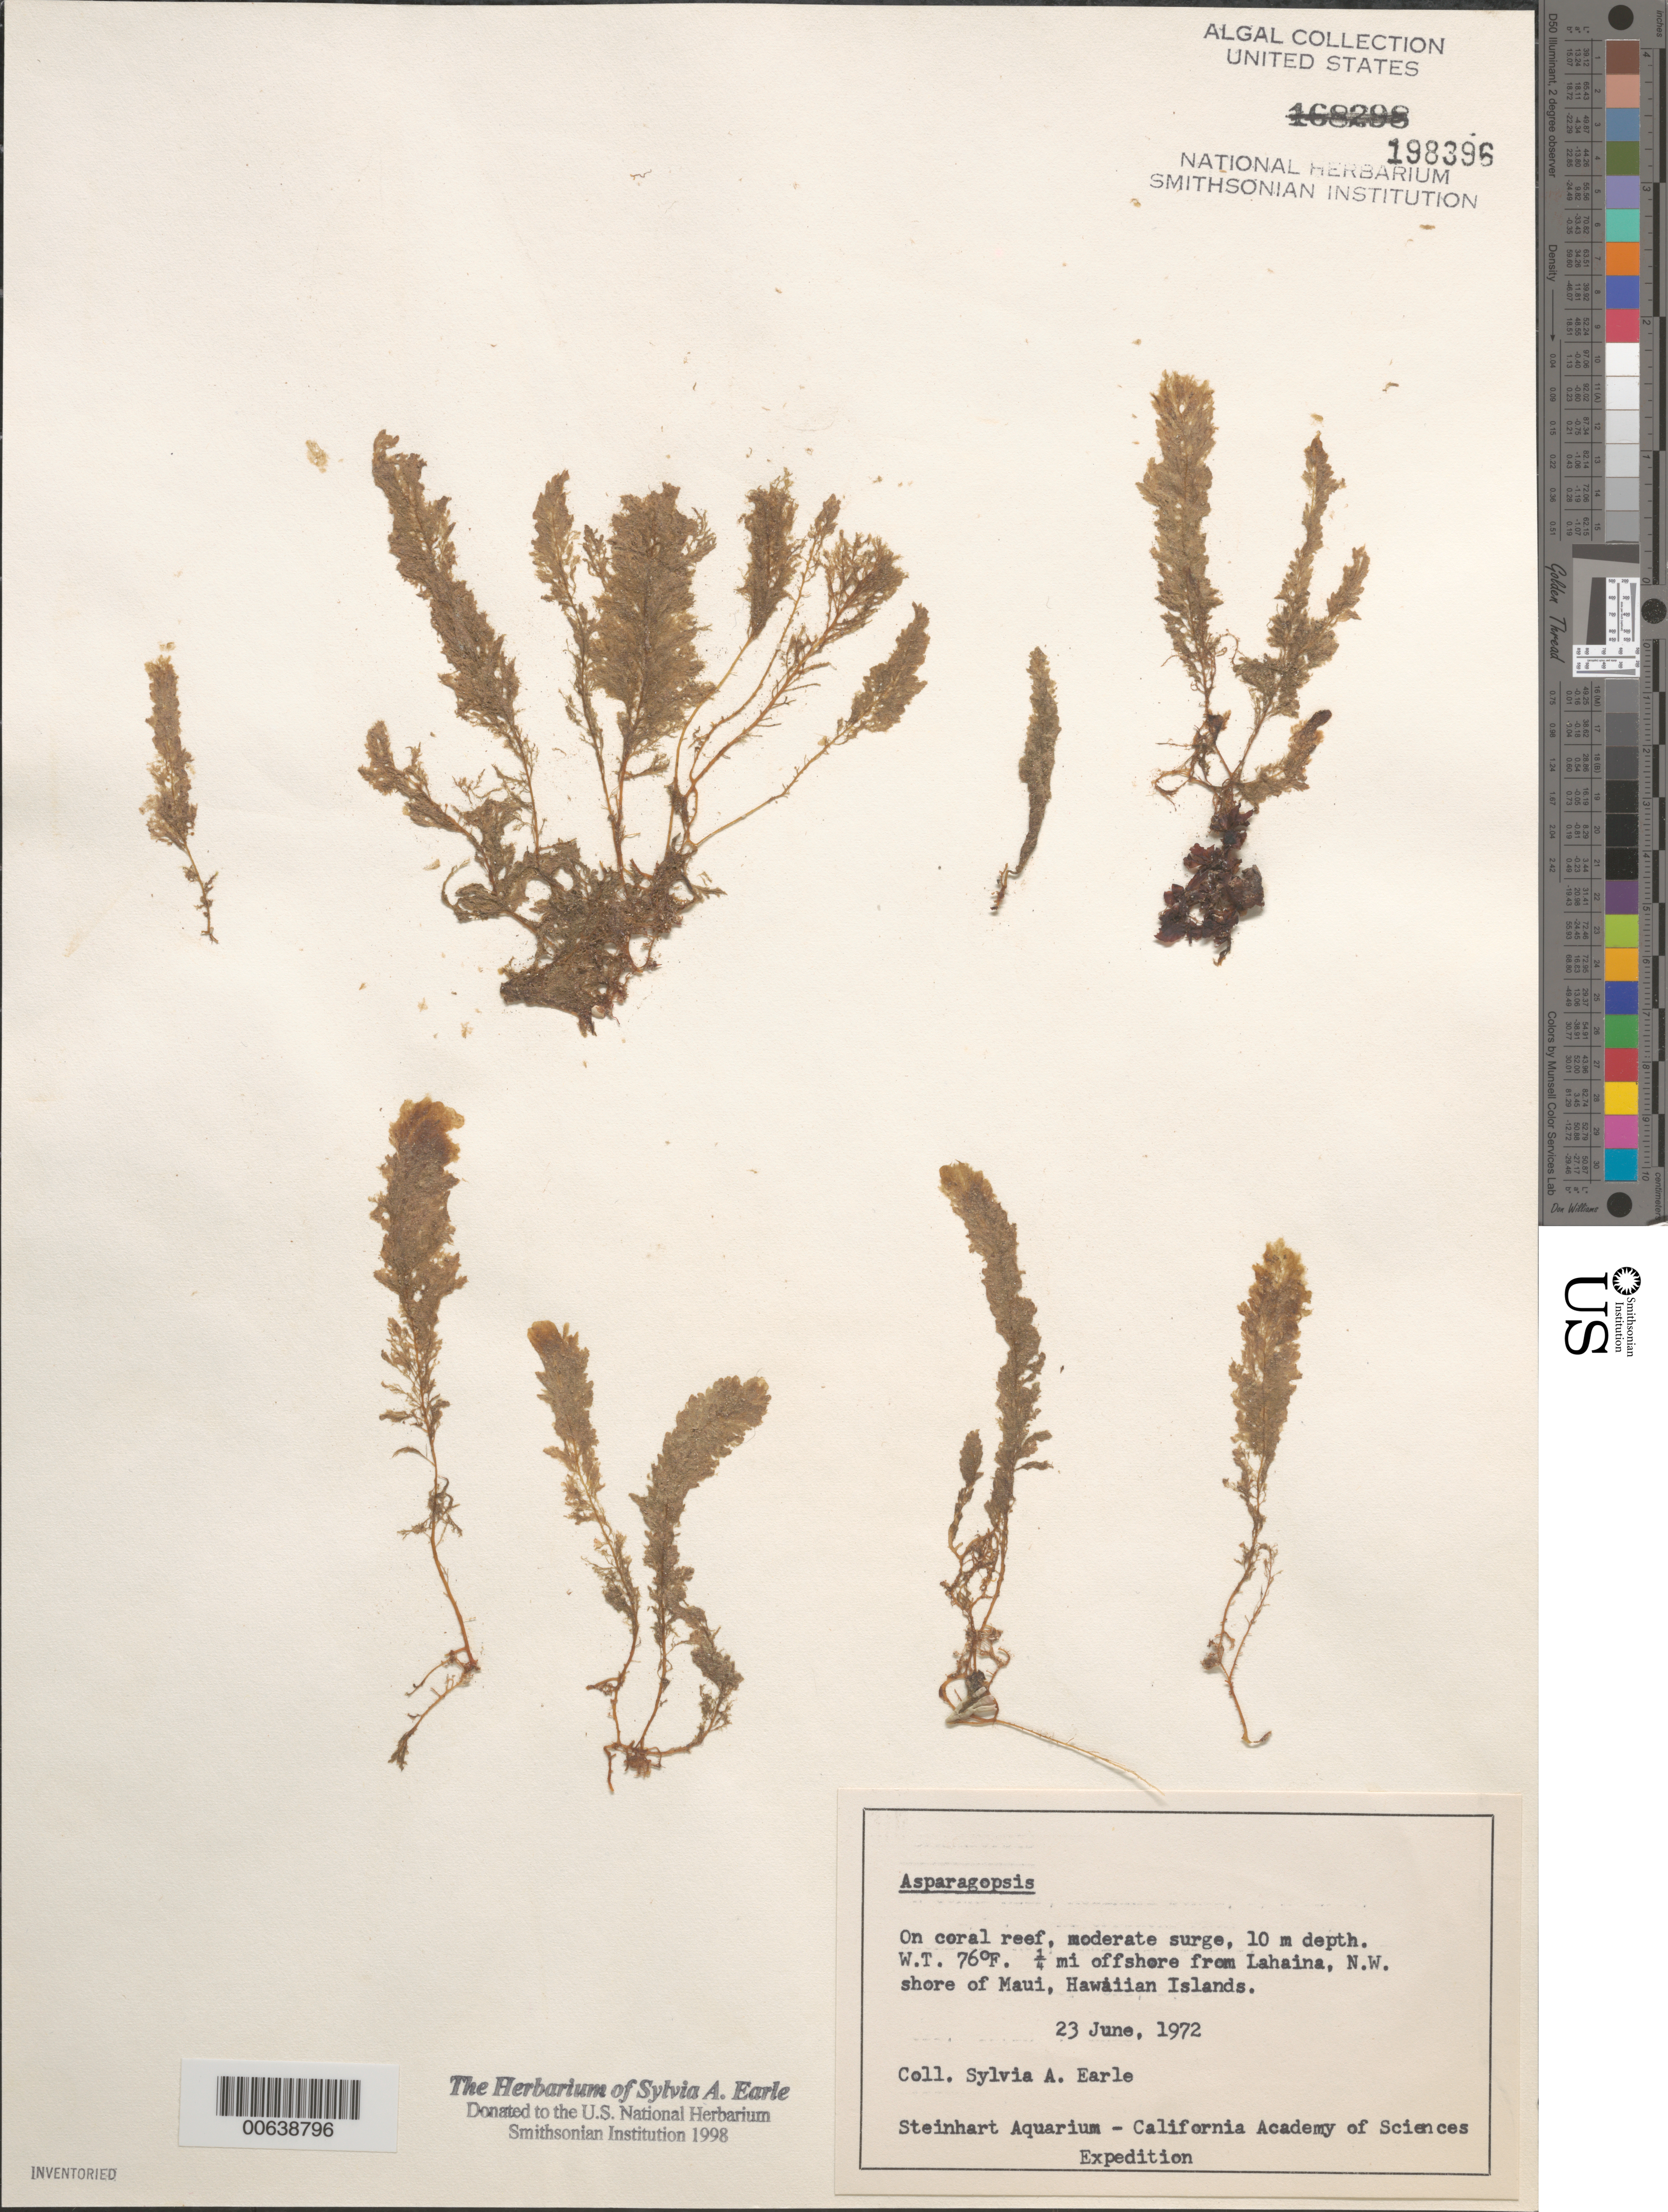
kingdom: Plantae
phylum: Rhodophyta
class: Florideophyceae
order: Bonnemaisoniales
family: Bonnemaisoniaceae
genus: Asparagopsis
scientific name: Asparagopsis sp.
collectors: S. A. Earle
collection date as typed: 23 Jun 1972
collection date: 1972-06-23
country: United States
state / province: Hawaii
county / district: Maui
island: Maui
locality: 1/4th mile off Lahaina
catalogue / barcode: US 198396